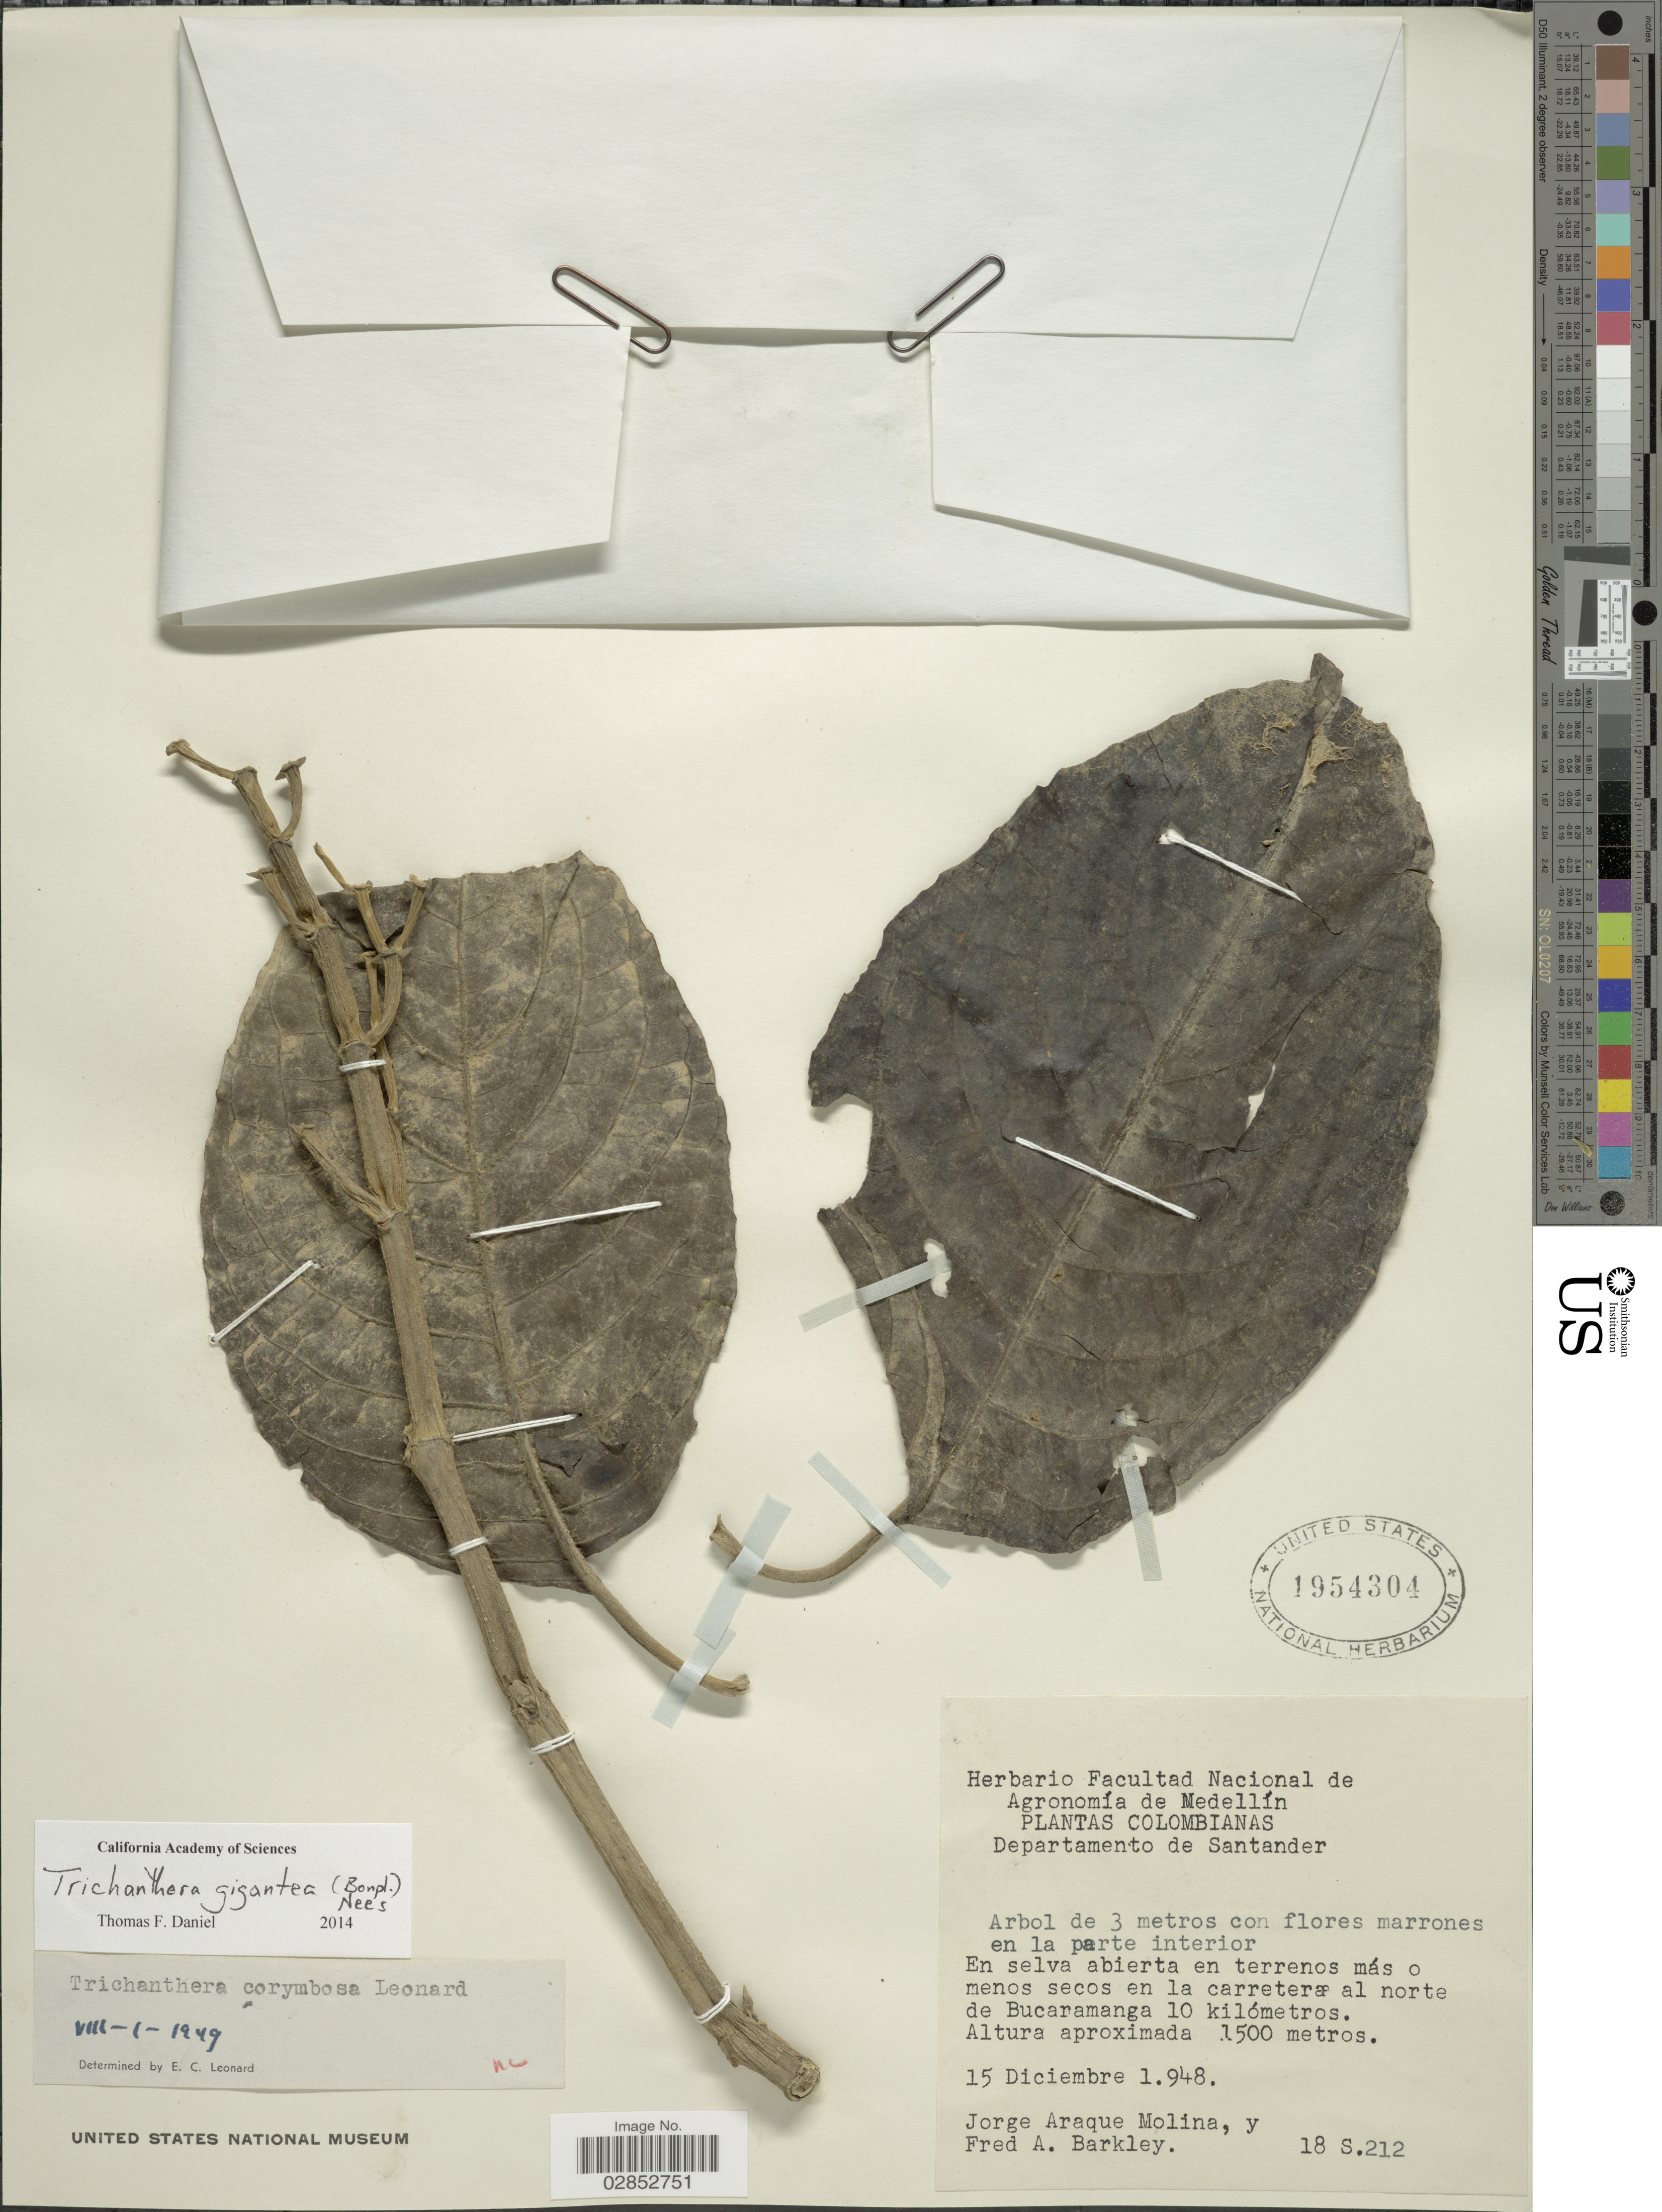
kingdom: Plantae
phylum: Tracheophyta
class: Magnoliopsida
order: Lamiales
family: Acanthaceae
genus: Trichanthera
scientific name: Trichanthera gigantea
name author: (Bonpl.) Nees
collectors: J. A. Molina & F. A. Barkley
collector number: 18S212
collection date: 1948-12-15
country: Colombia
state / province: Santander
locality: Departamento de Santander. En la carretera al norte de Bucaramanga 10 kilómetros.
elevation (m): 1500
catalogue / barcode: US 1954304